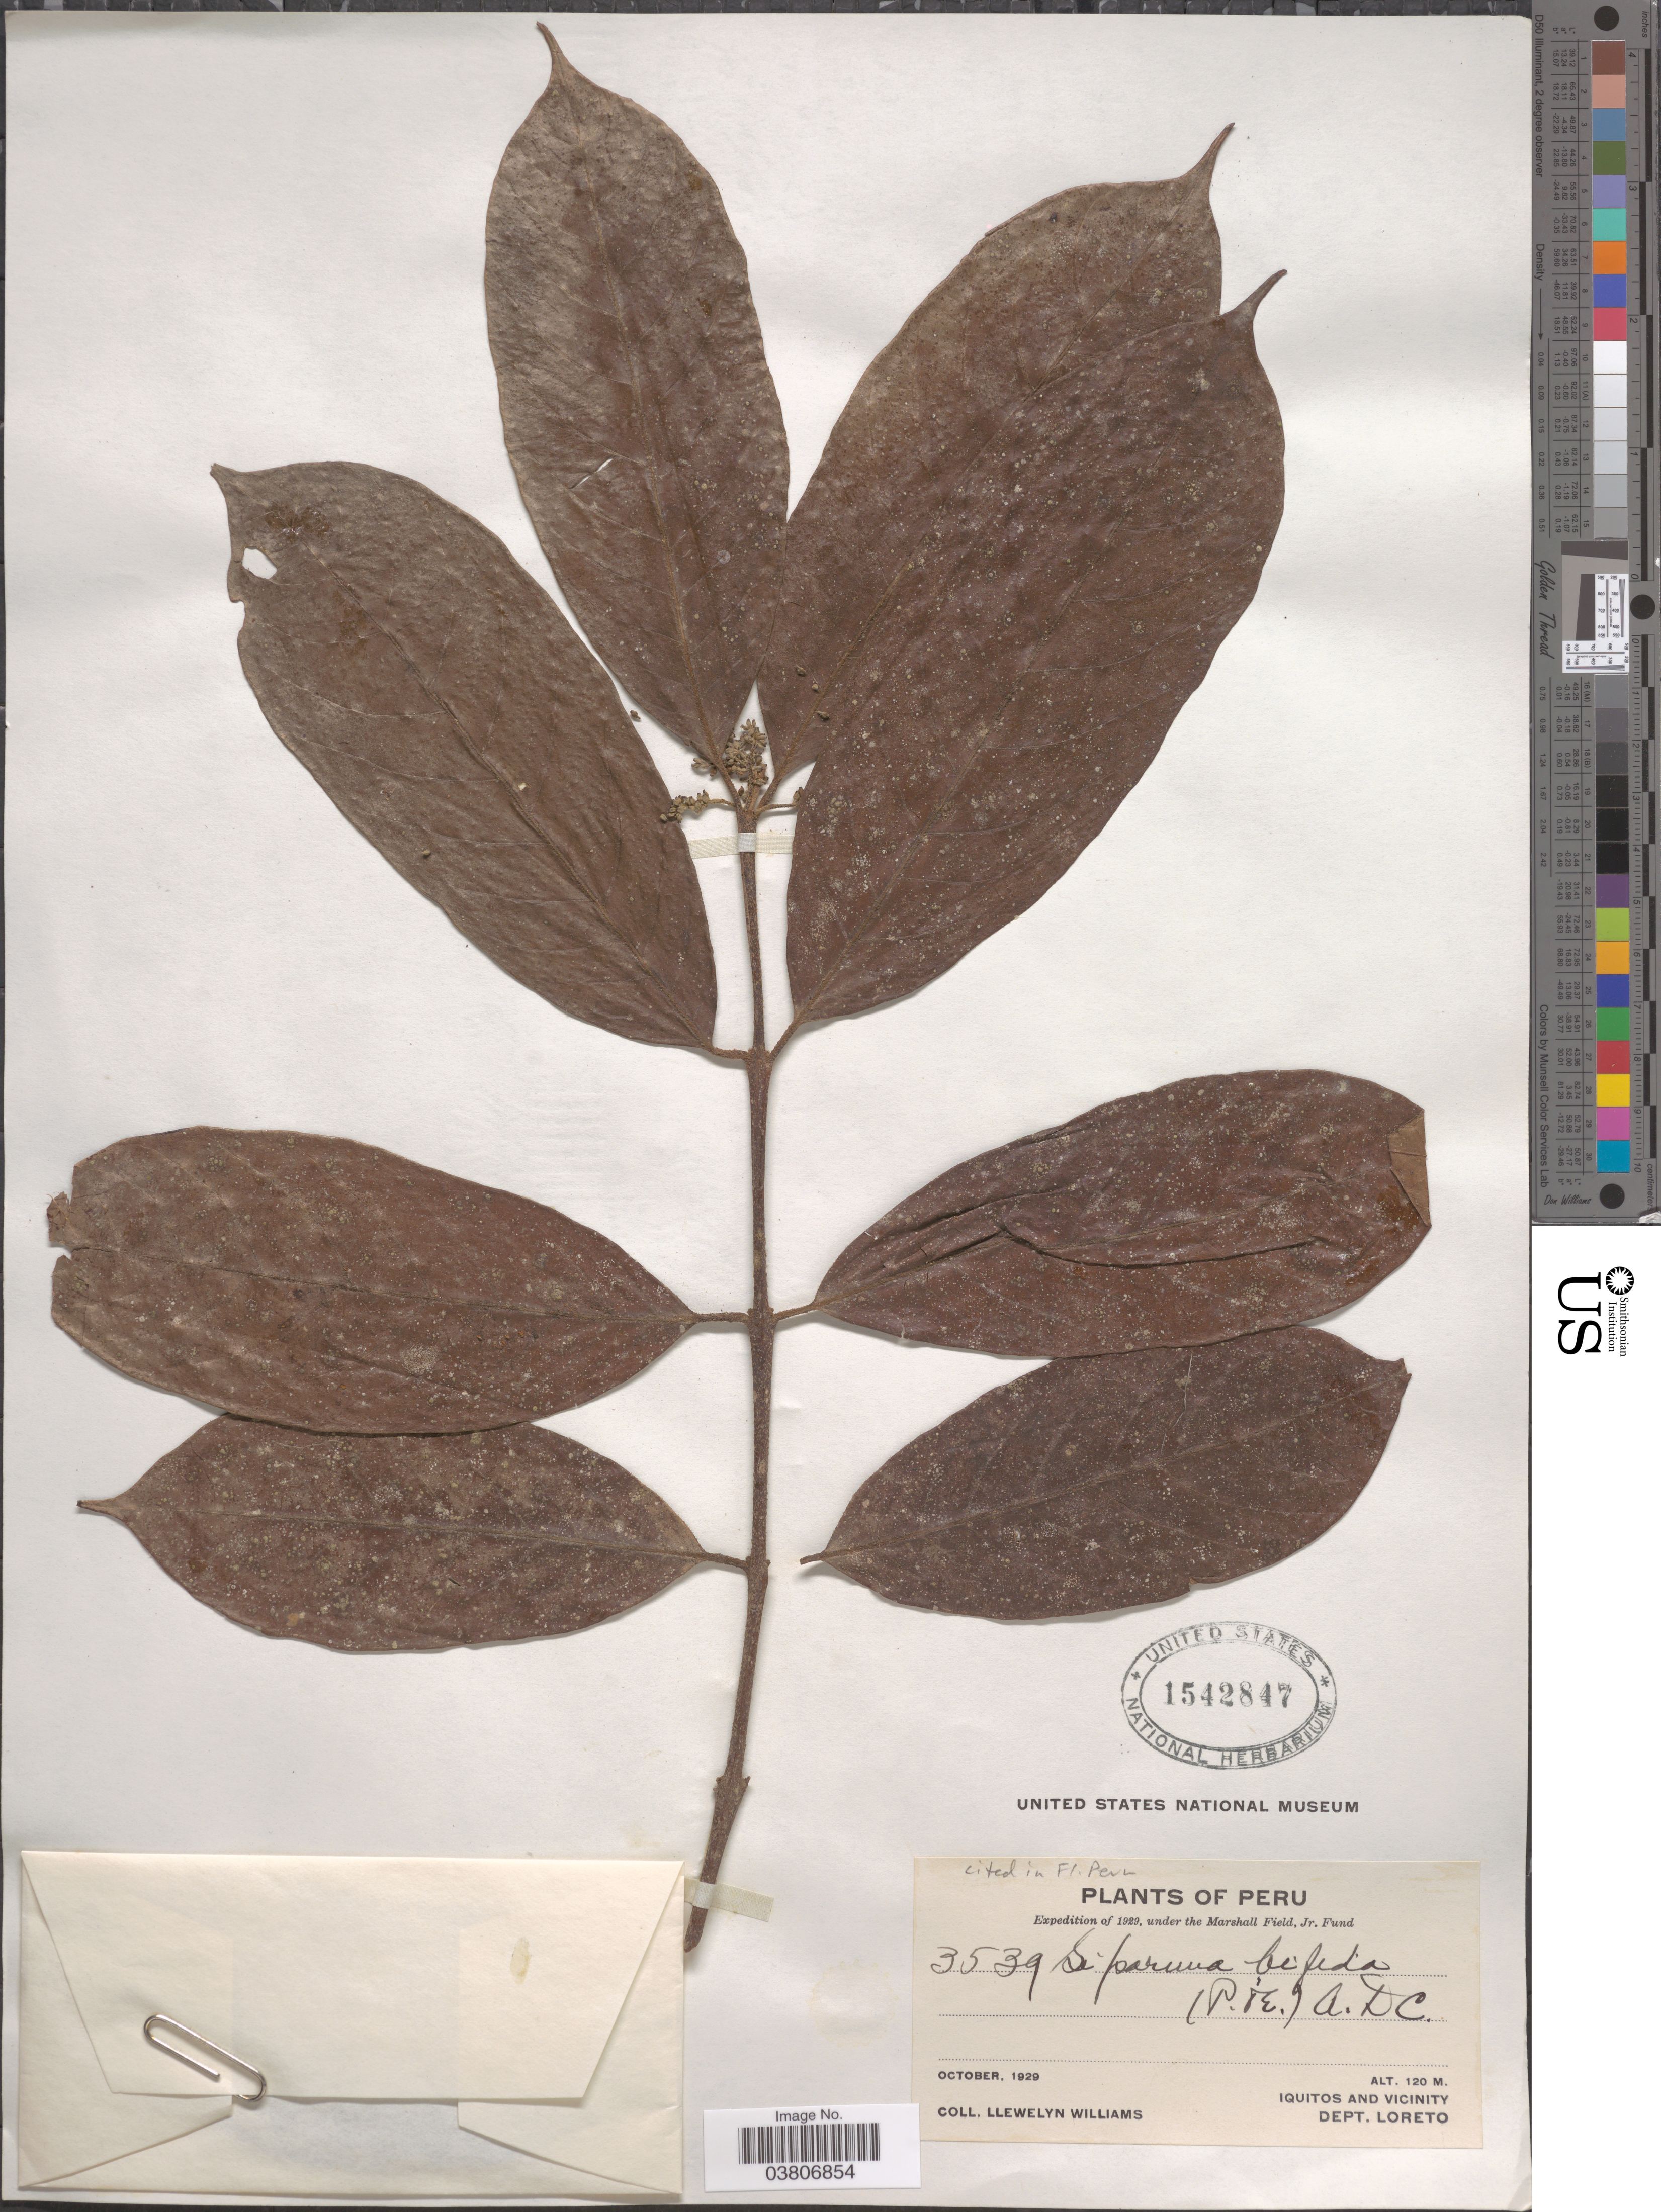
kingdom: Plantae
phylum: Tracheophyta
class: Magnoliopsida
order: Laurales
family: Siparunaceae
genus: Siparuna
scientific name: Siparuna bifida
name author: (Poepp. & Endl.) A. DC.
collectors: Ll. Williams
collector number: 3539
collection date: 1929-10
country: Peru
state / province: Loreto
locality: Iquitos and Vicinity. Dept. Loreto.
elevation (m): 120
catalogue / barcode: US 1542847